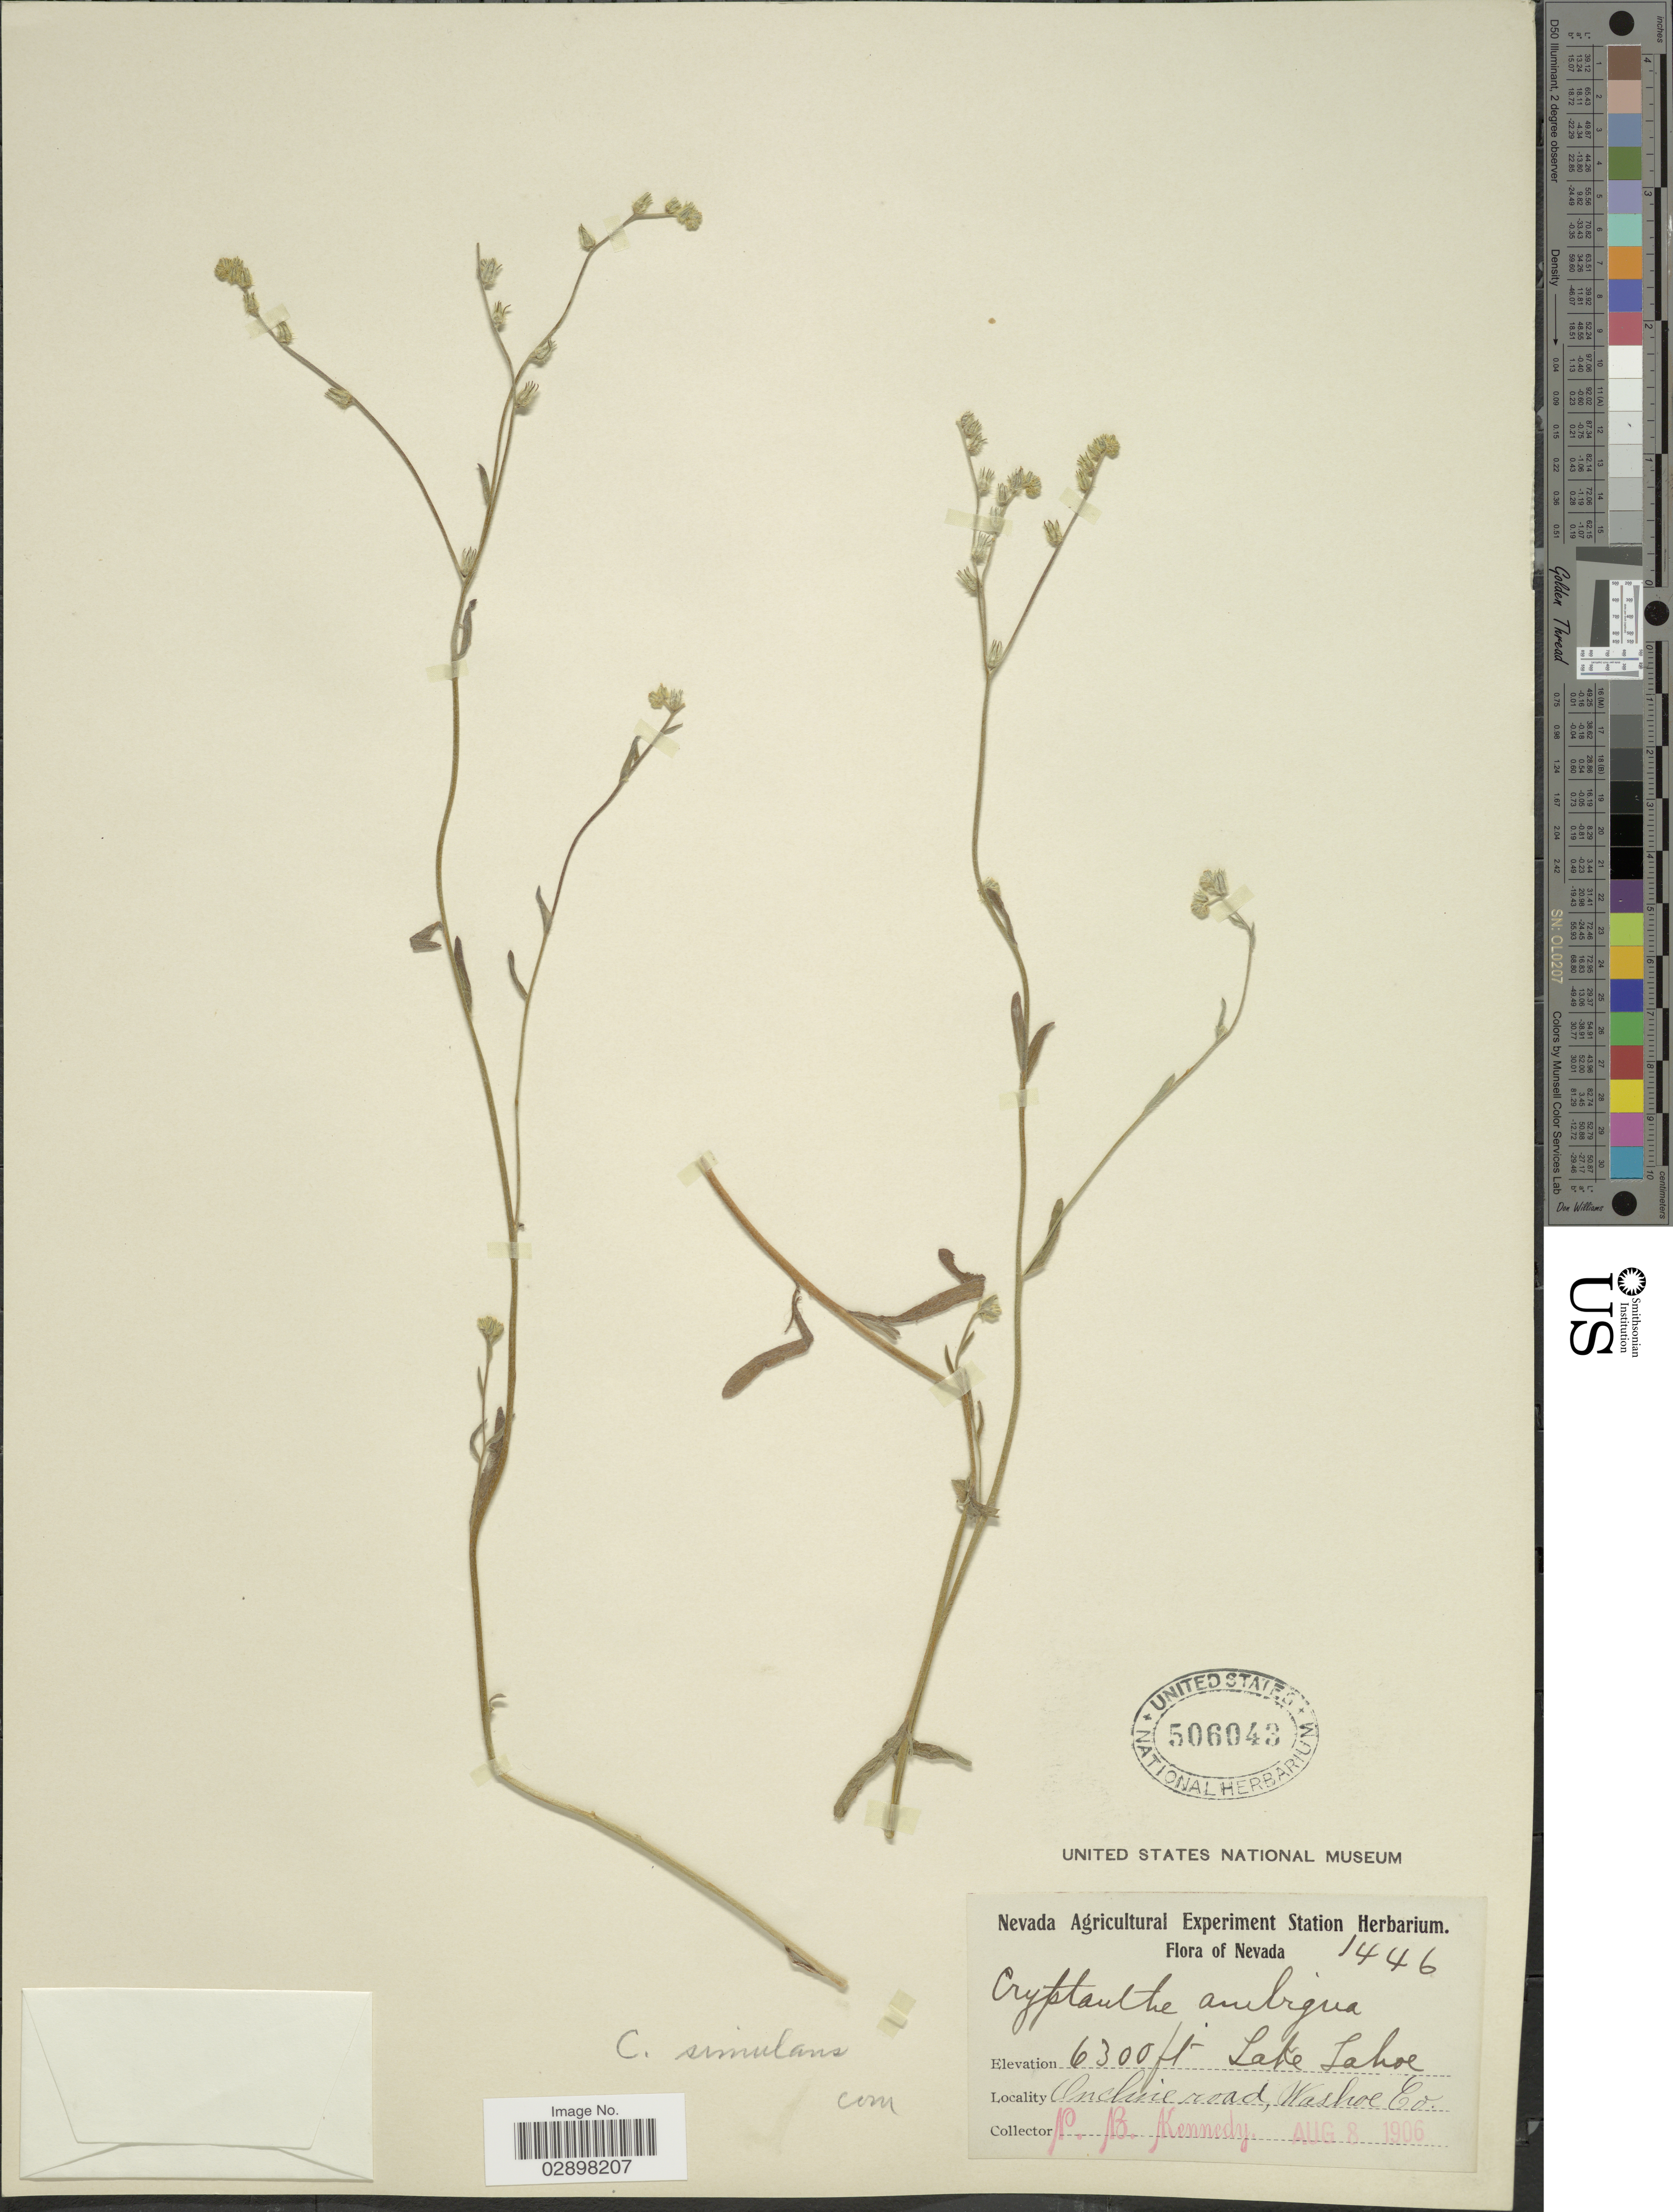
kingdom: Plantae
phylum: Tracheophyta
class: Magnoliopsida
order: Boraginales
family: Boraginaceae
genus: Cryptantha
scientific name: Cryptantha simulans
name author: Greene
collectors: P. B. Kennedy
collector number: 1446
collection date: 1906-08-08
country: United States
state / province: Nevada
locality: Lake Tahoe, Incline road, Washoe Co.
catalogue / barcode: US 506043